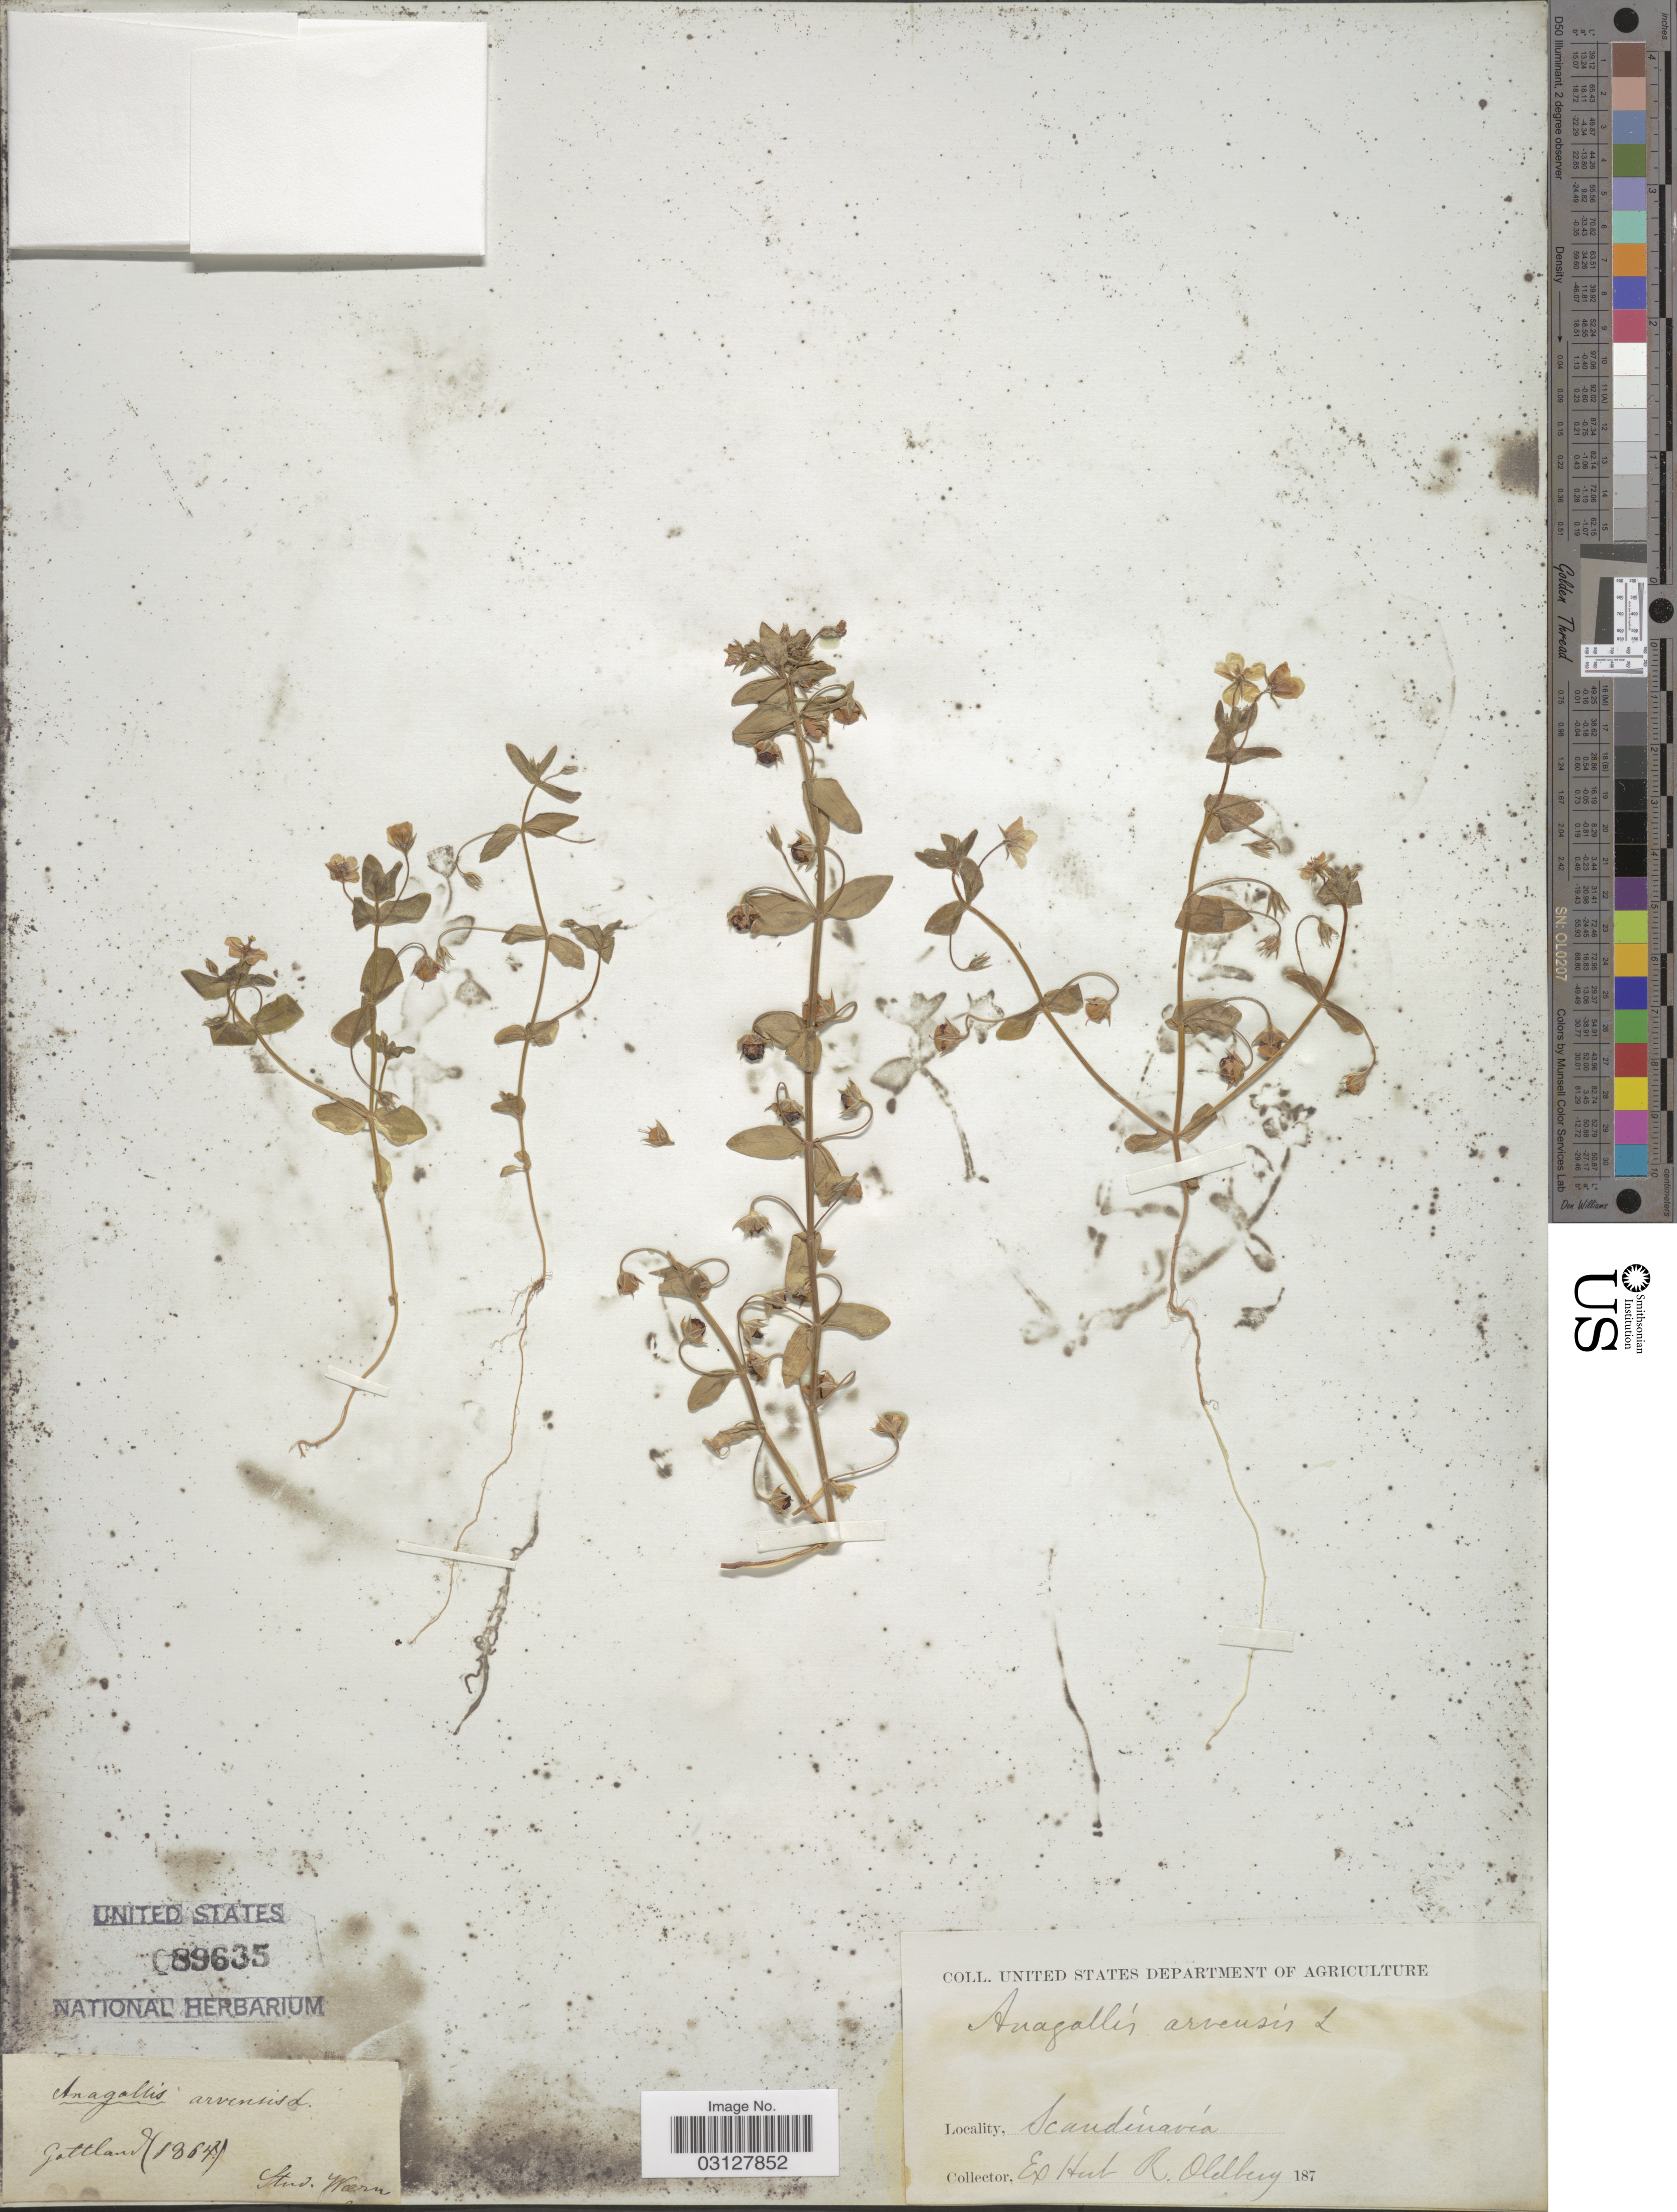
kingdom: Plantae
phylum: Tracheophyta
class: Magnoliopsida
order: Ericales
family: Primulaceae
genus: Anagallis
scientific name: Anagallis arvensis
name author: L.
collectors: S. Waern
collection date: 1864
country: Sweden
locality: Gottland. Scandinavía.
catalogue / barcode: US 89635